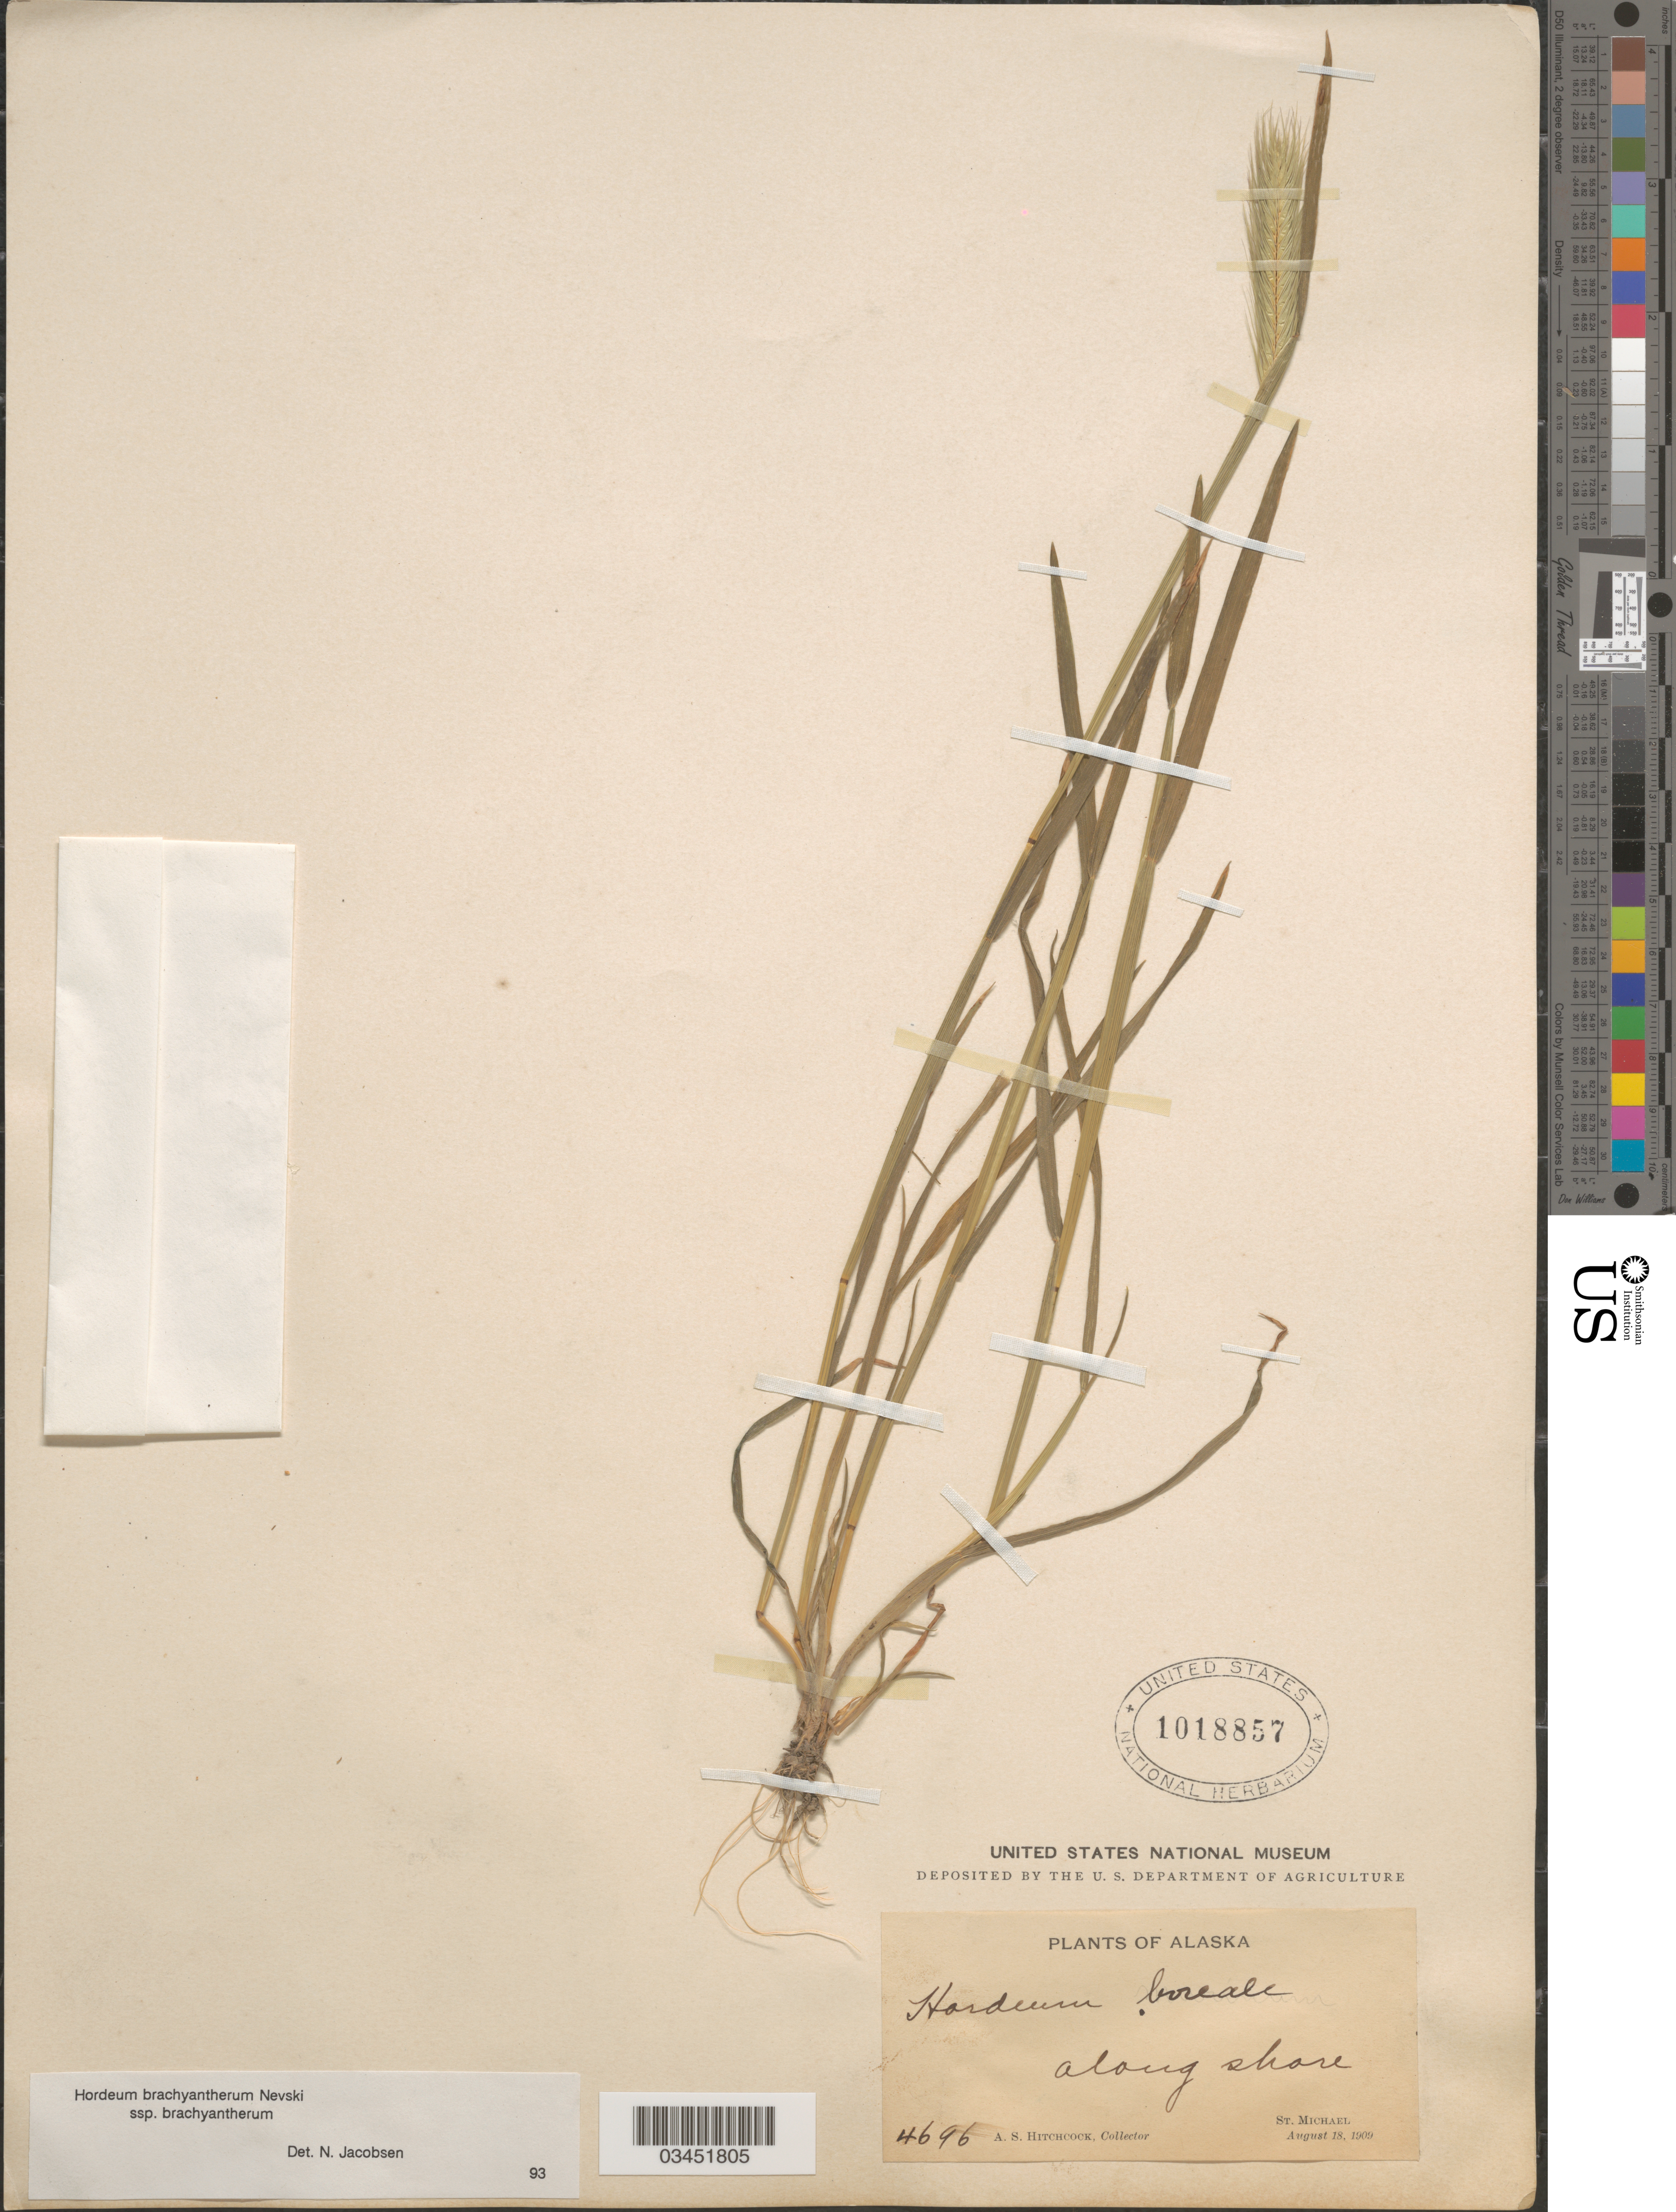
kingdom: Plantae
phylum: Tracheophyta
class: Liliopsida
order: Poales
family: Poaceae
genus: Hordeum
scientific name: Hordeum brachyantherum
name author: Nevski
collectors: A. S. Hitchcock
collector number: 4696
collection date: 1909-08-18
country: United States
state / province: Alaska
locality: Along shore. St. Michael.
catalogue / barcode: US 1018857